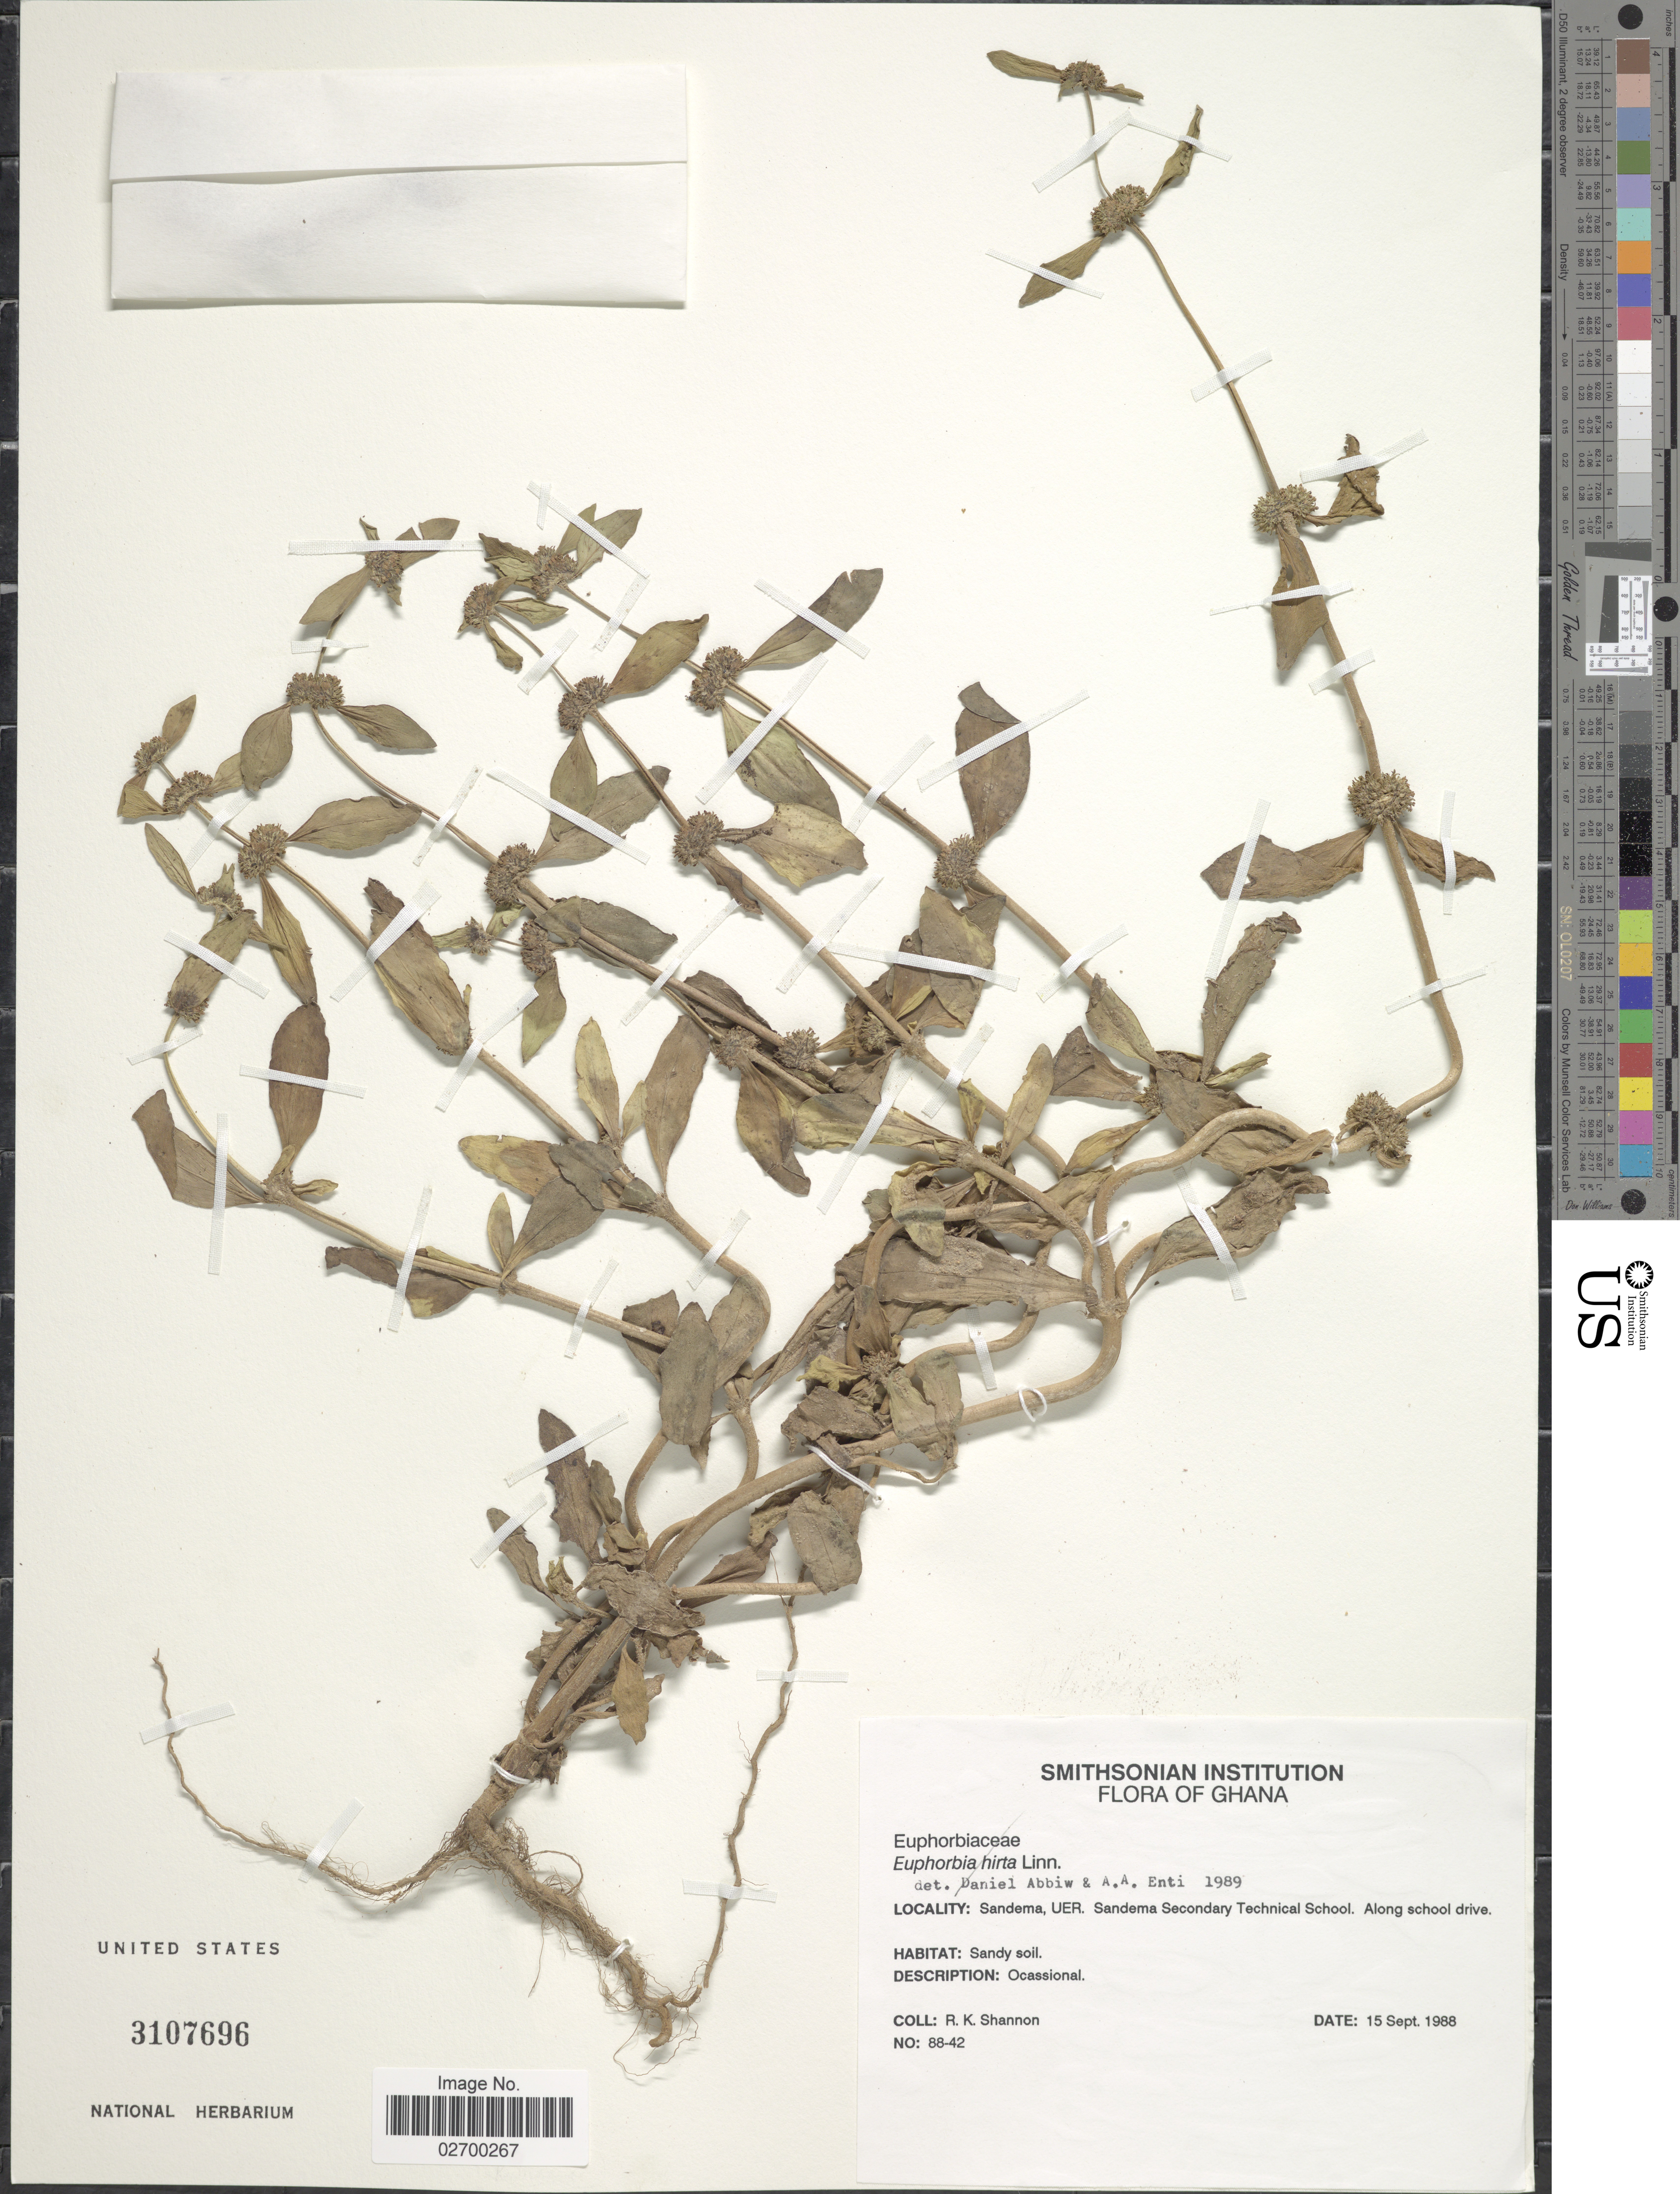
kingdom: Plantae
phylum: Tracheophyta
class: Magnoliopsida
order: Gentianales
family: Rubiaceae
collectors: R. Shannon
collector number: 88-42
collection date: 1988-09-15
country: Ghana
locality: Sandema, UER. Sandema Secondary Technical School. Along school drive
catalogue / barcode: US 3107696